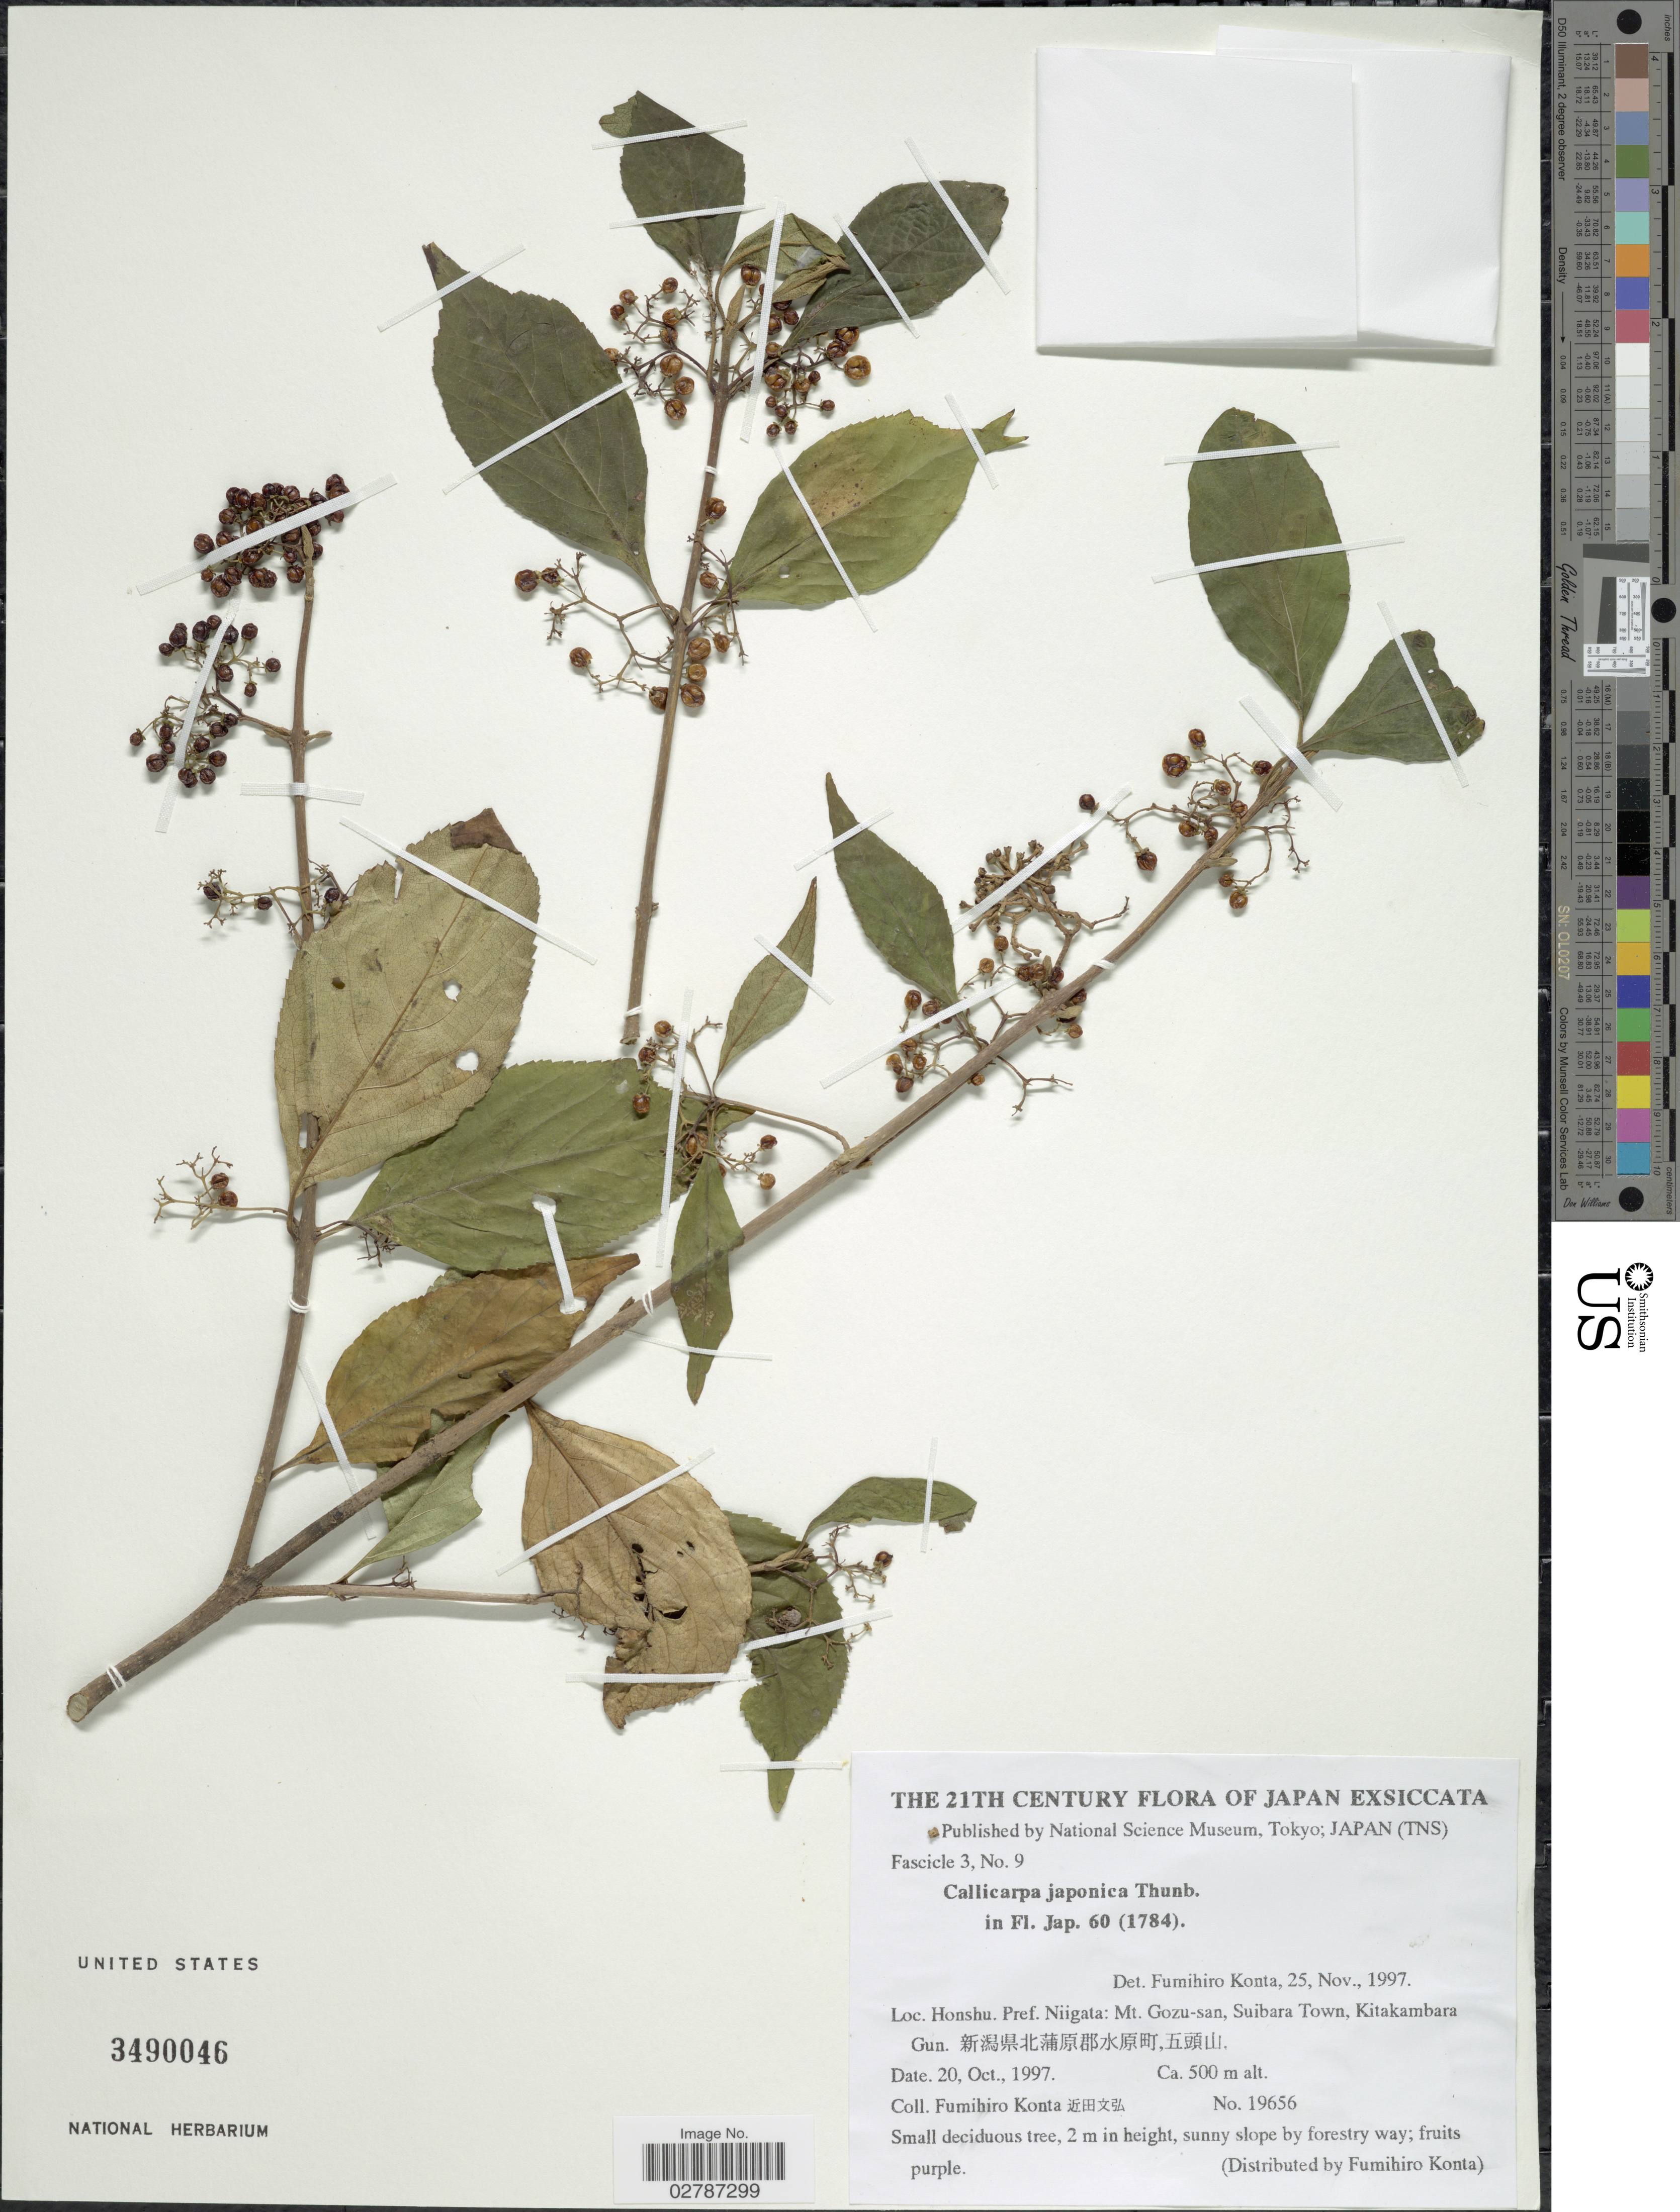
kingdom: Plantae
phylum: Tracheophyta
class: Magnoliopsida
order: Lamiales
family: Lamiaceae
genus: Callicarpa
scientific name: Callicarpa japonica var. japonica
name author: Thunb.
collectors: F. Konta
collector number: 19656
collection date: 1997-10-20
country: Japan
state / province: Niigata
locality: Honshu. Pref. Niigata: Mt. Gozu-san, Suibara Town, Kitakambara Gun. X.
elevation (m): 500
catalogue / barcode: US 3490046